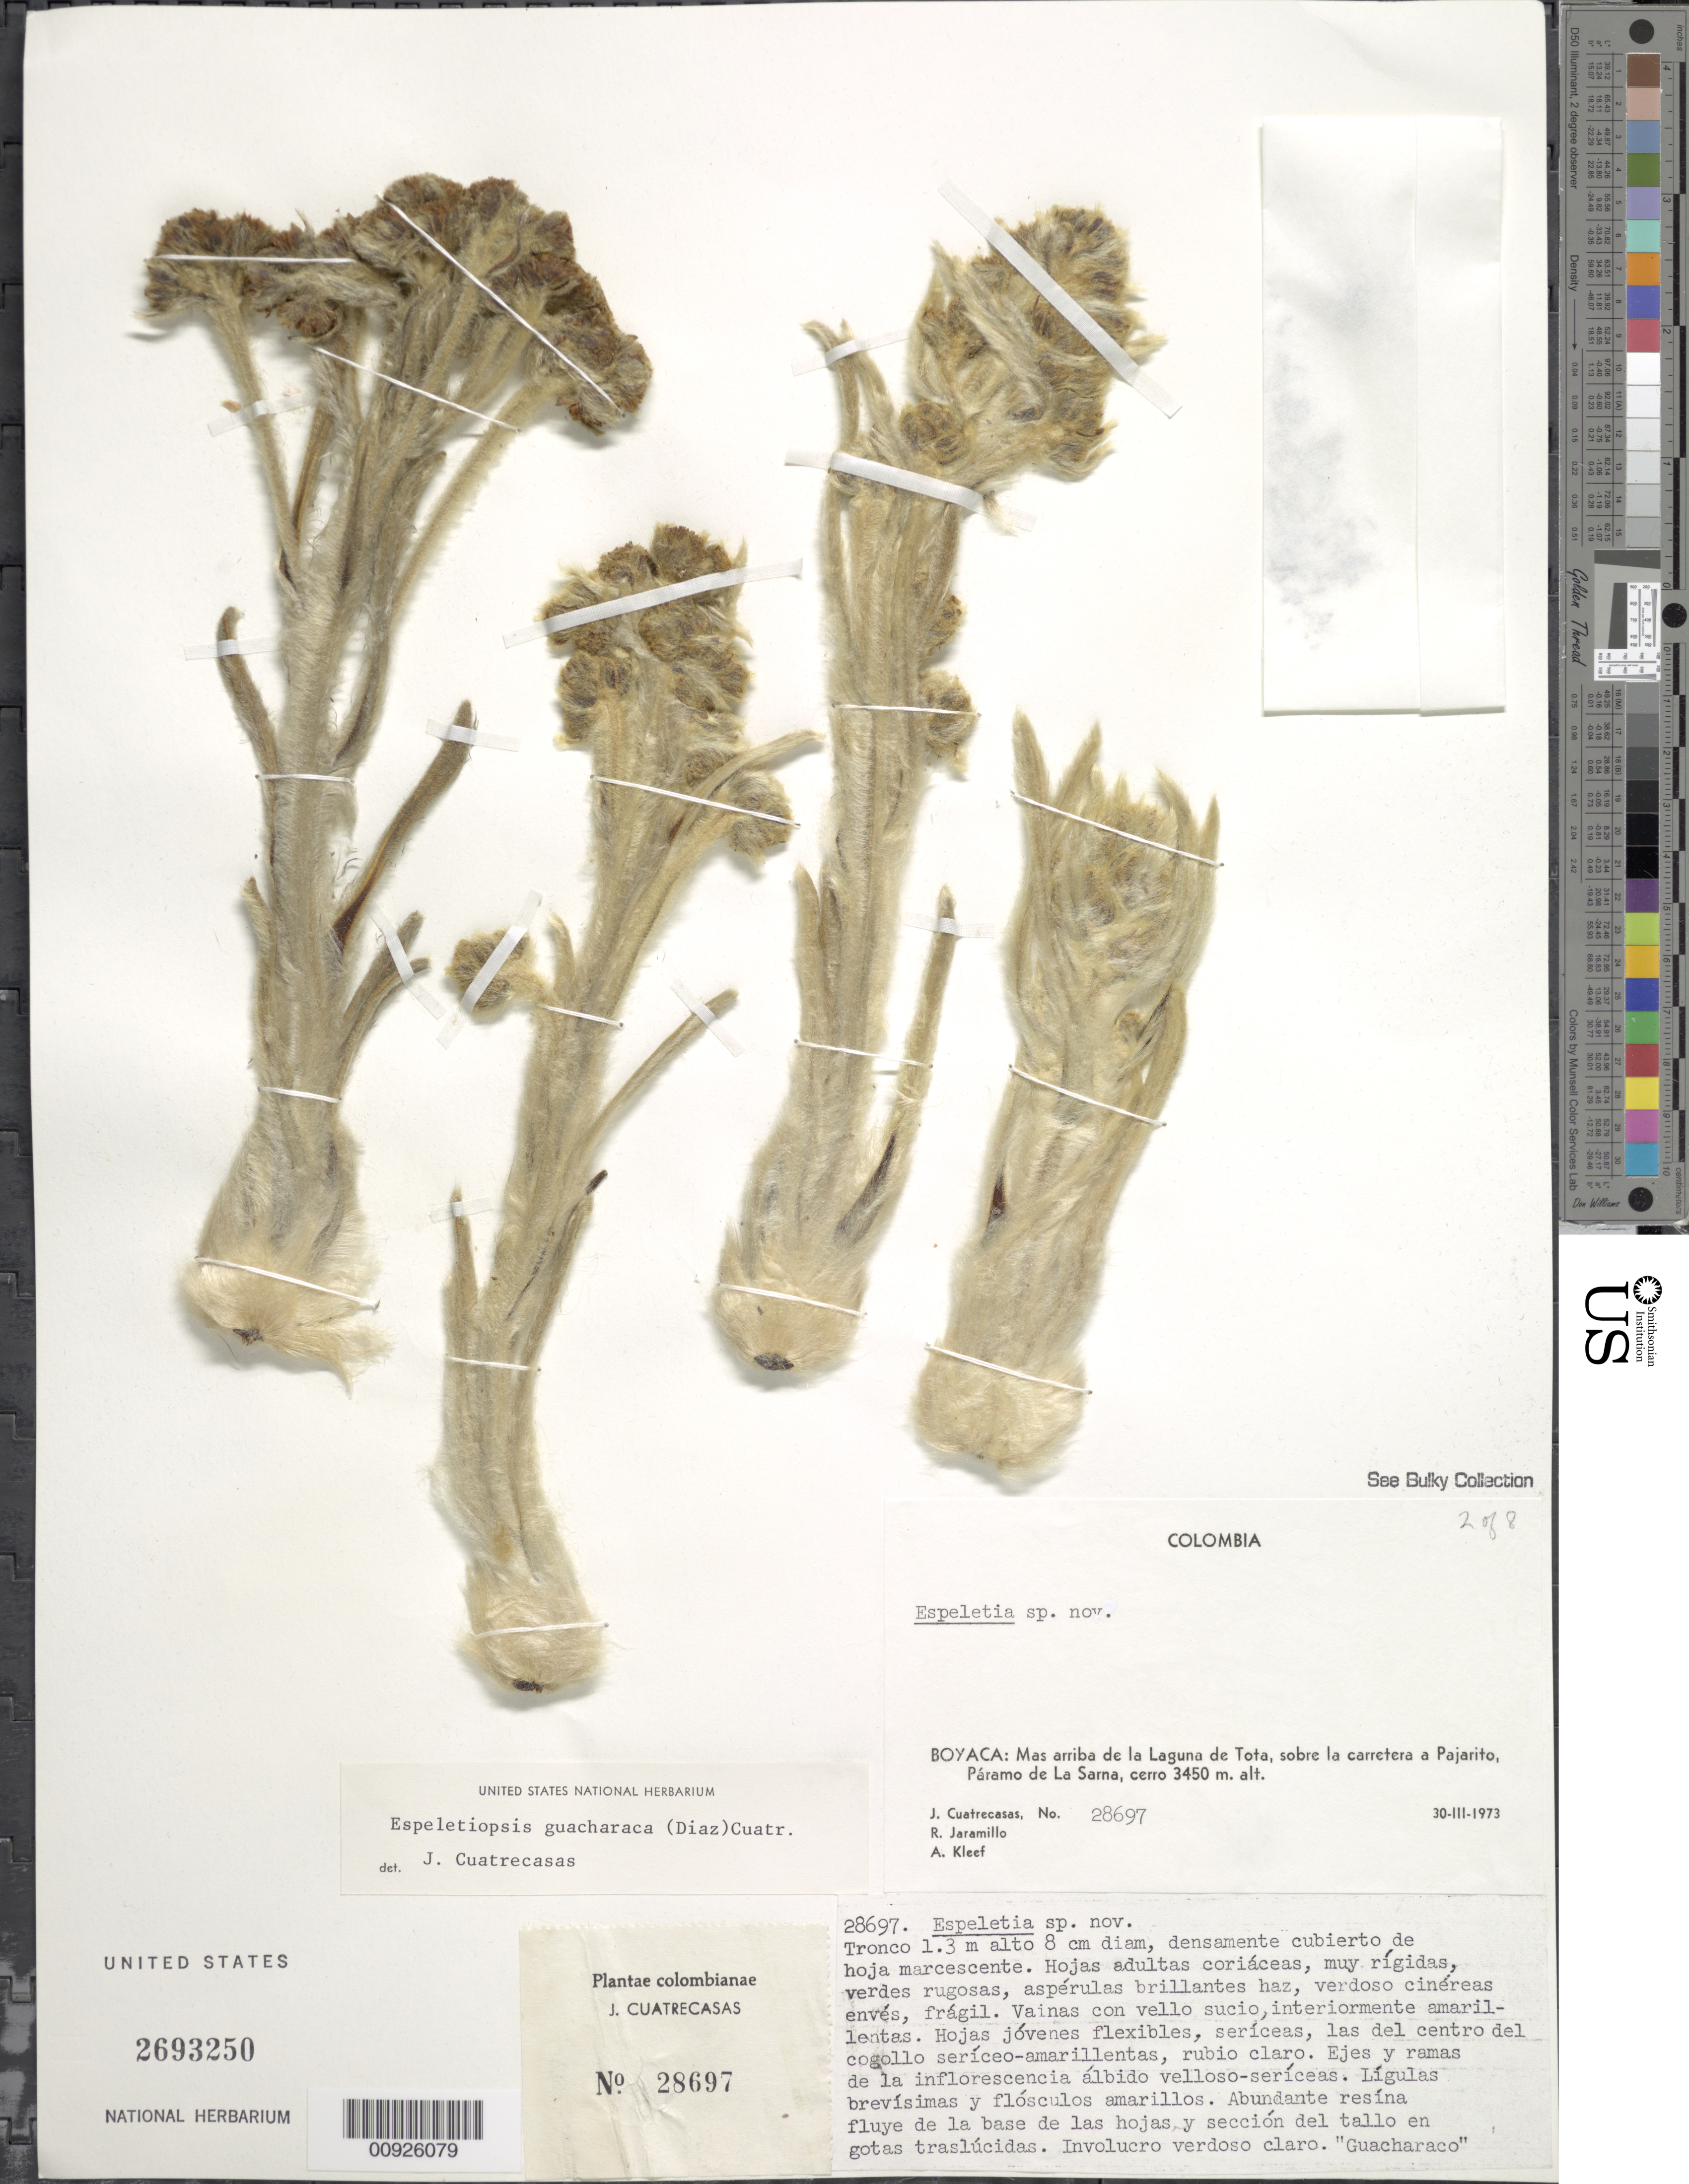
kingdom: Plantae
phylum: Tracheophyta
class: Magnoliopsida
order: Asterales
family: Asteraceae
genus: Espeletiopsis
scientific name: Espeletiopsis jimenez-quesadae var. guacharaca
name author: (S. Díaz) Cuatrec.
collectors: J. Cuatrecasas, R. Jaramillo M. & A. Kleef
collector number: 28697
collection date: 1973-03-30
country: Colombia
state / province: Boyacá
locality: Boyacá: Mas arriba de la Laguna de Tota, sobre la carretera a Pajarito, Paramo de La Sarna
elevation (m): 3450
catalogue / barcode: US 2693250